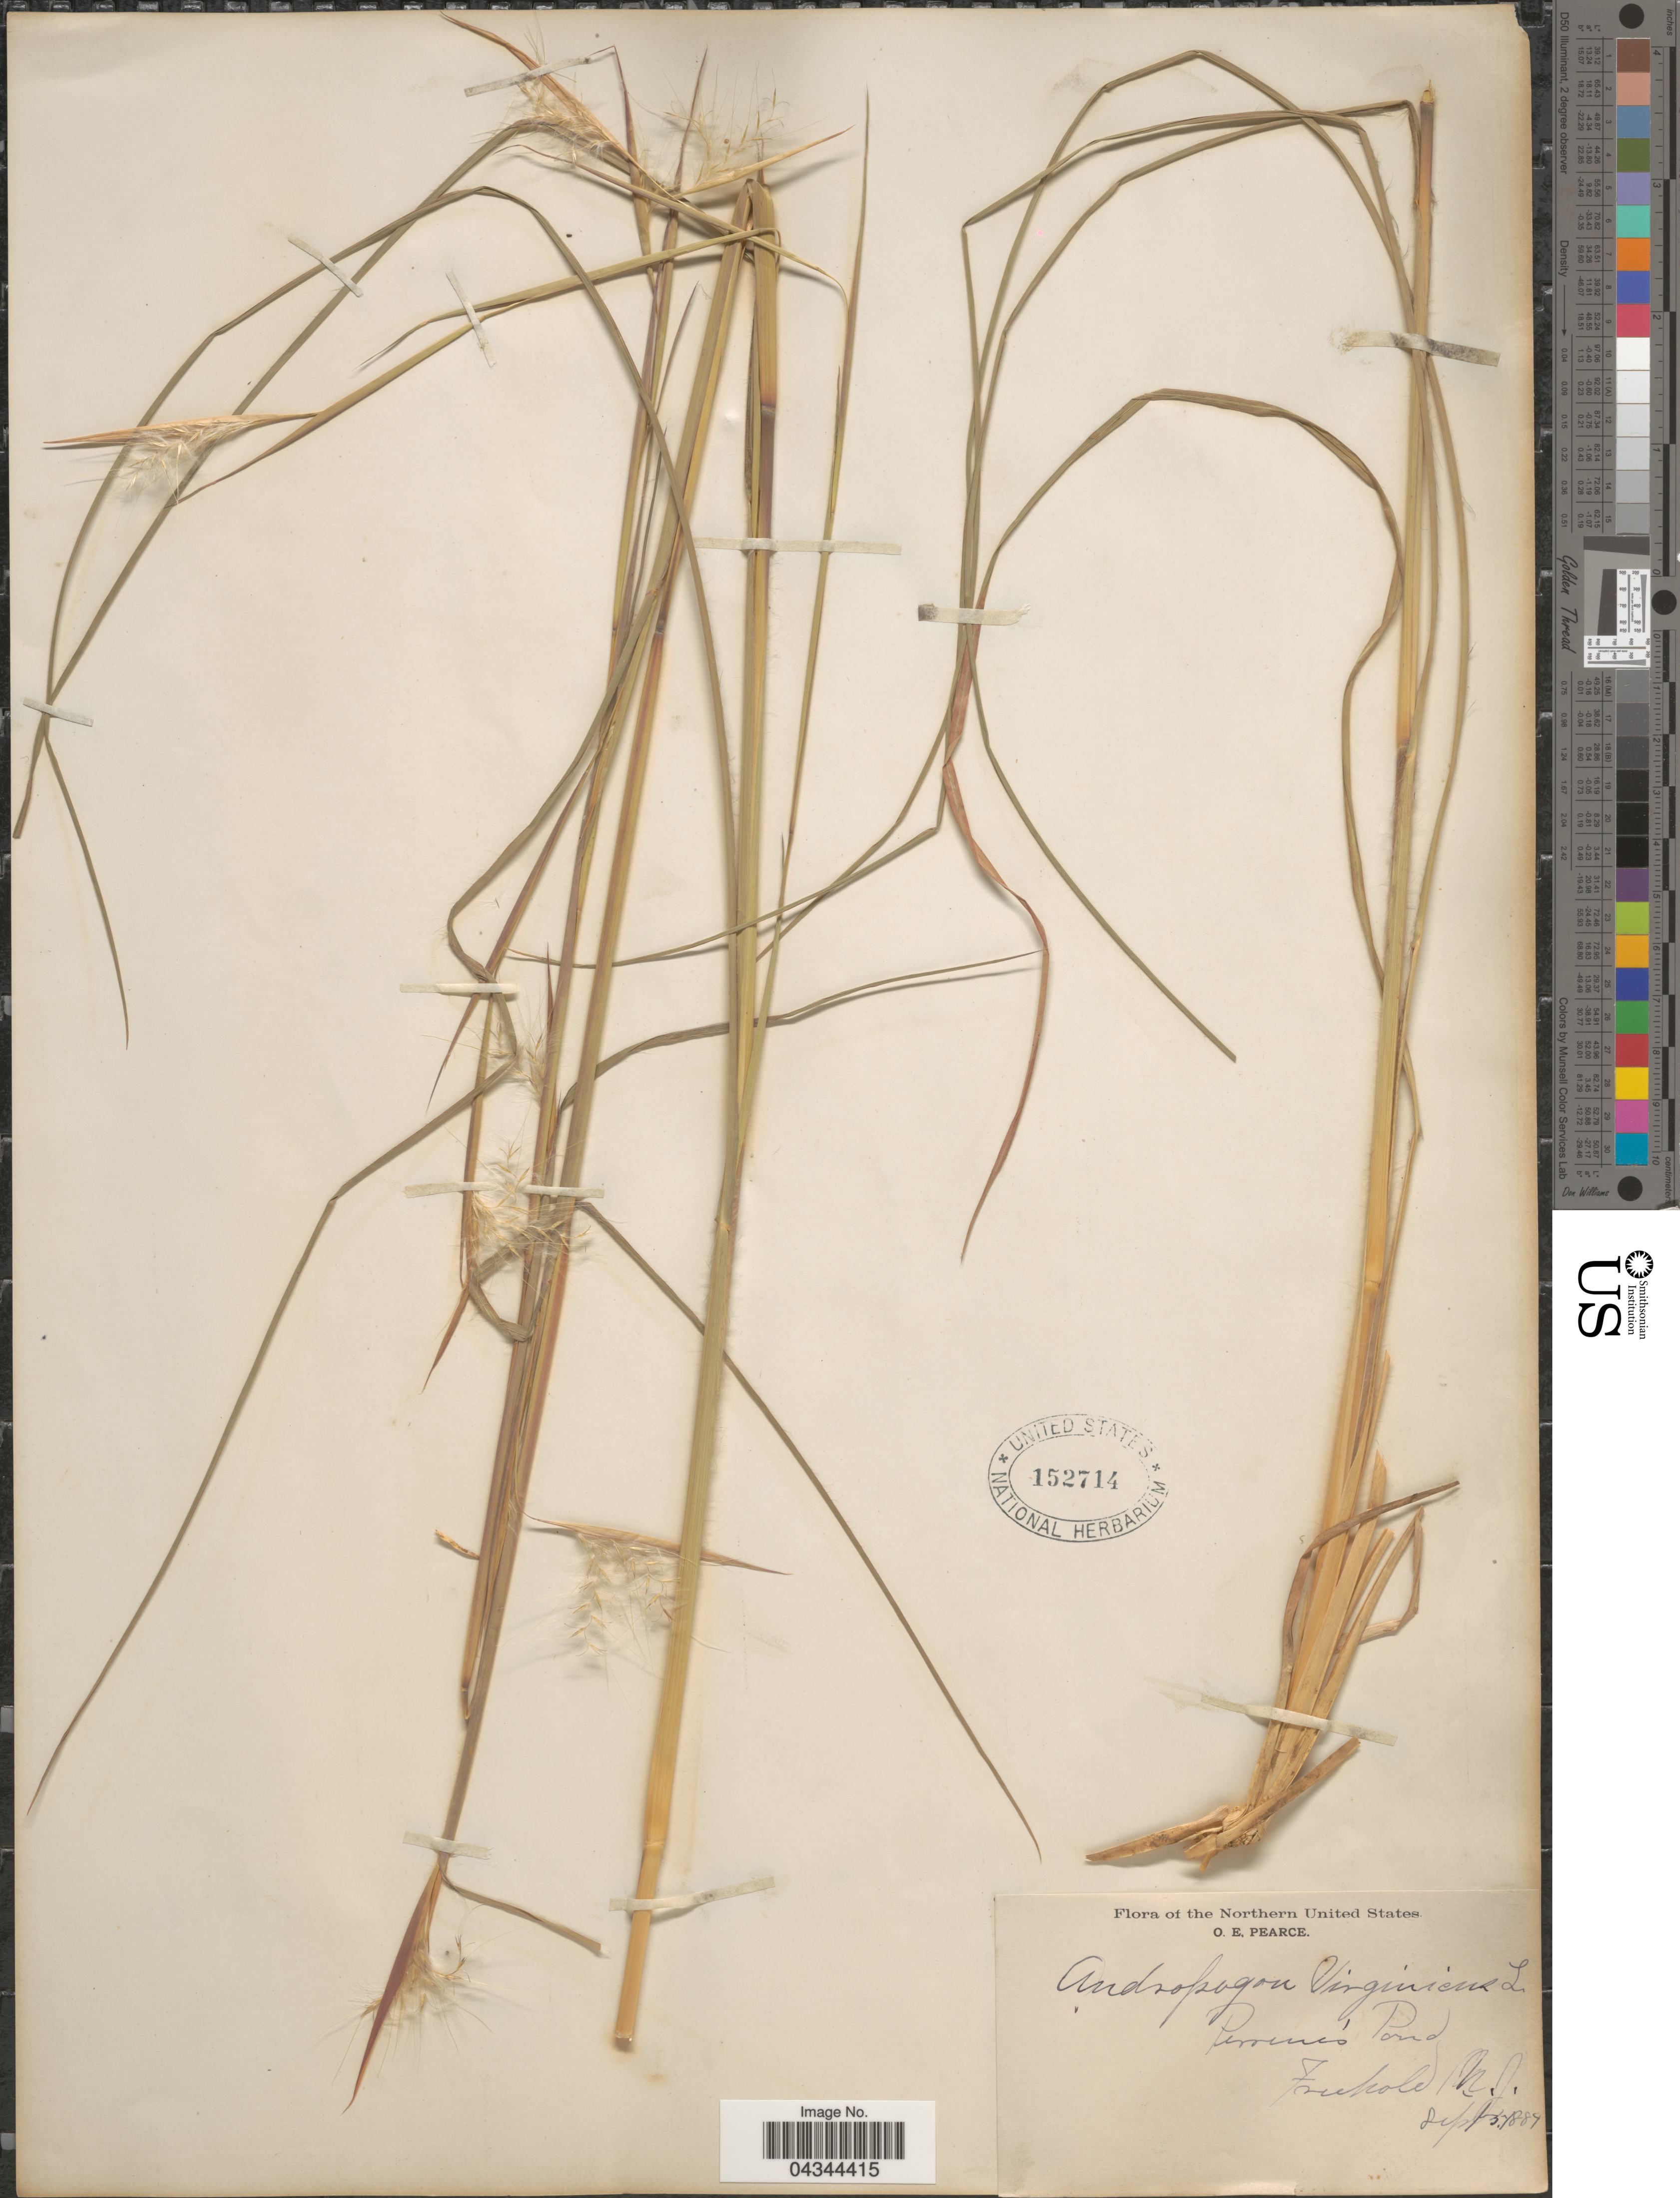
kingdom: Plantae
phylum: Tracheophyta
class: Liliopsida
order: Poales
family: Poaceae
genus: Andropogon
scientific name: Andropogon virginicus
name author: L.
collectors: O. E. Pearce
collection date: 1884-09-05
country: United States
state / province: New Jersey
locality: Northern United States. Perrine's Pond. Freehold.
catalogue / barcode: US 152714